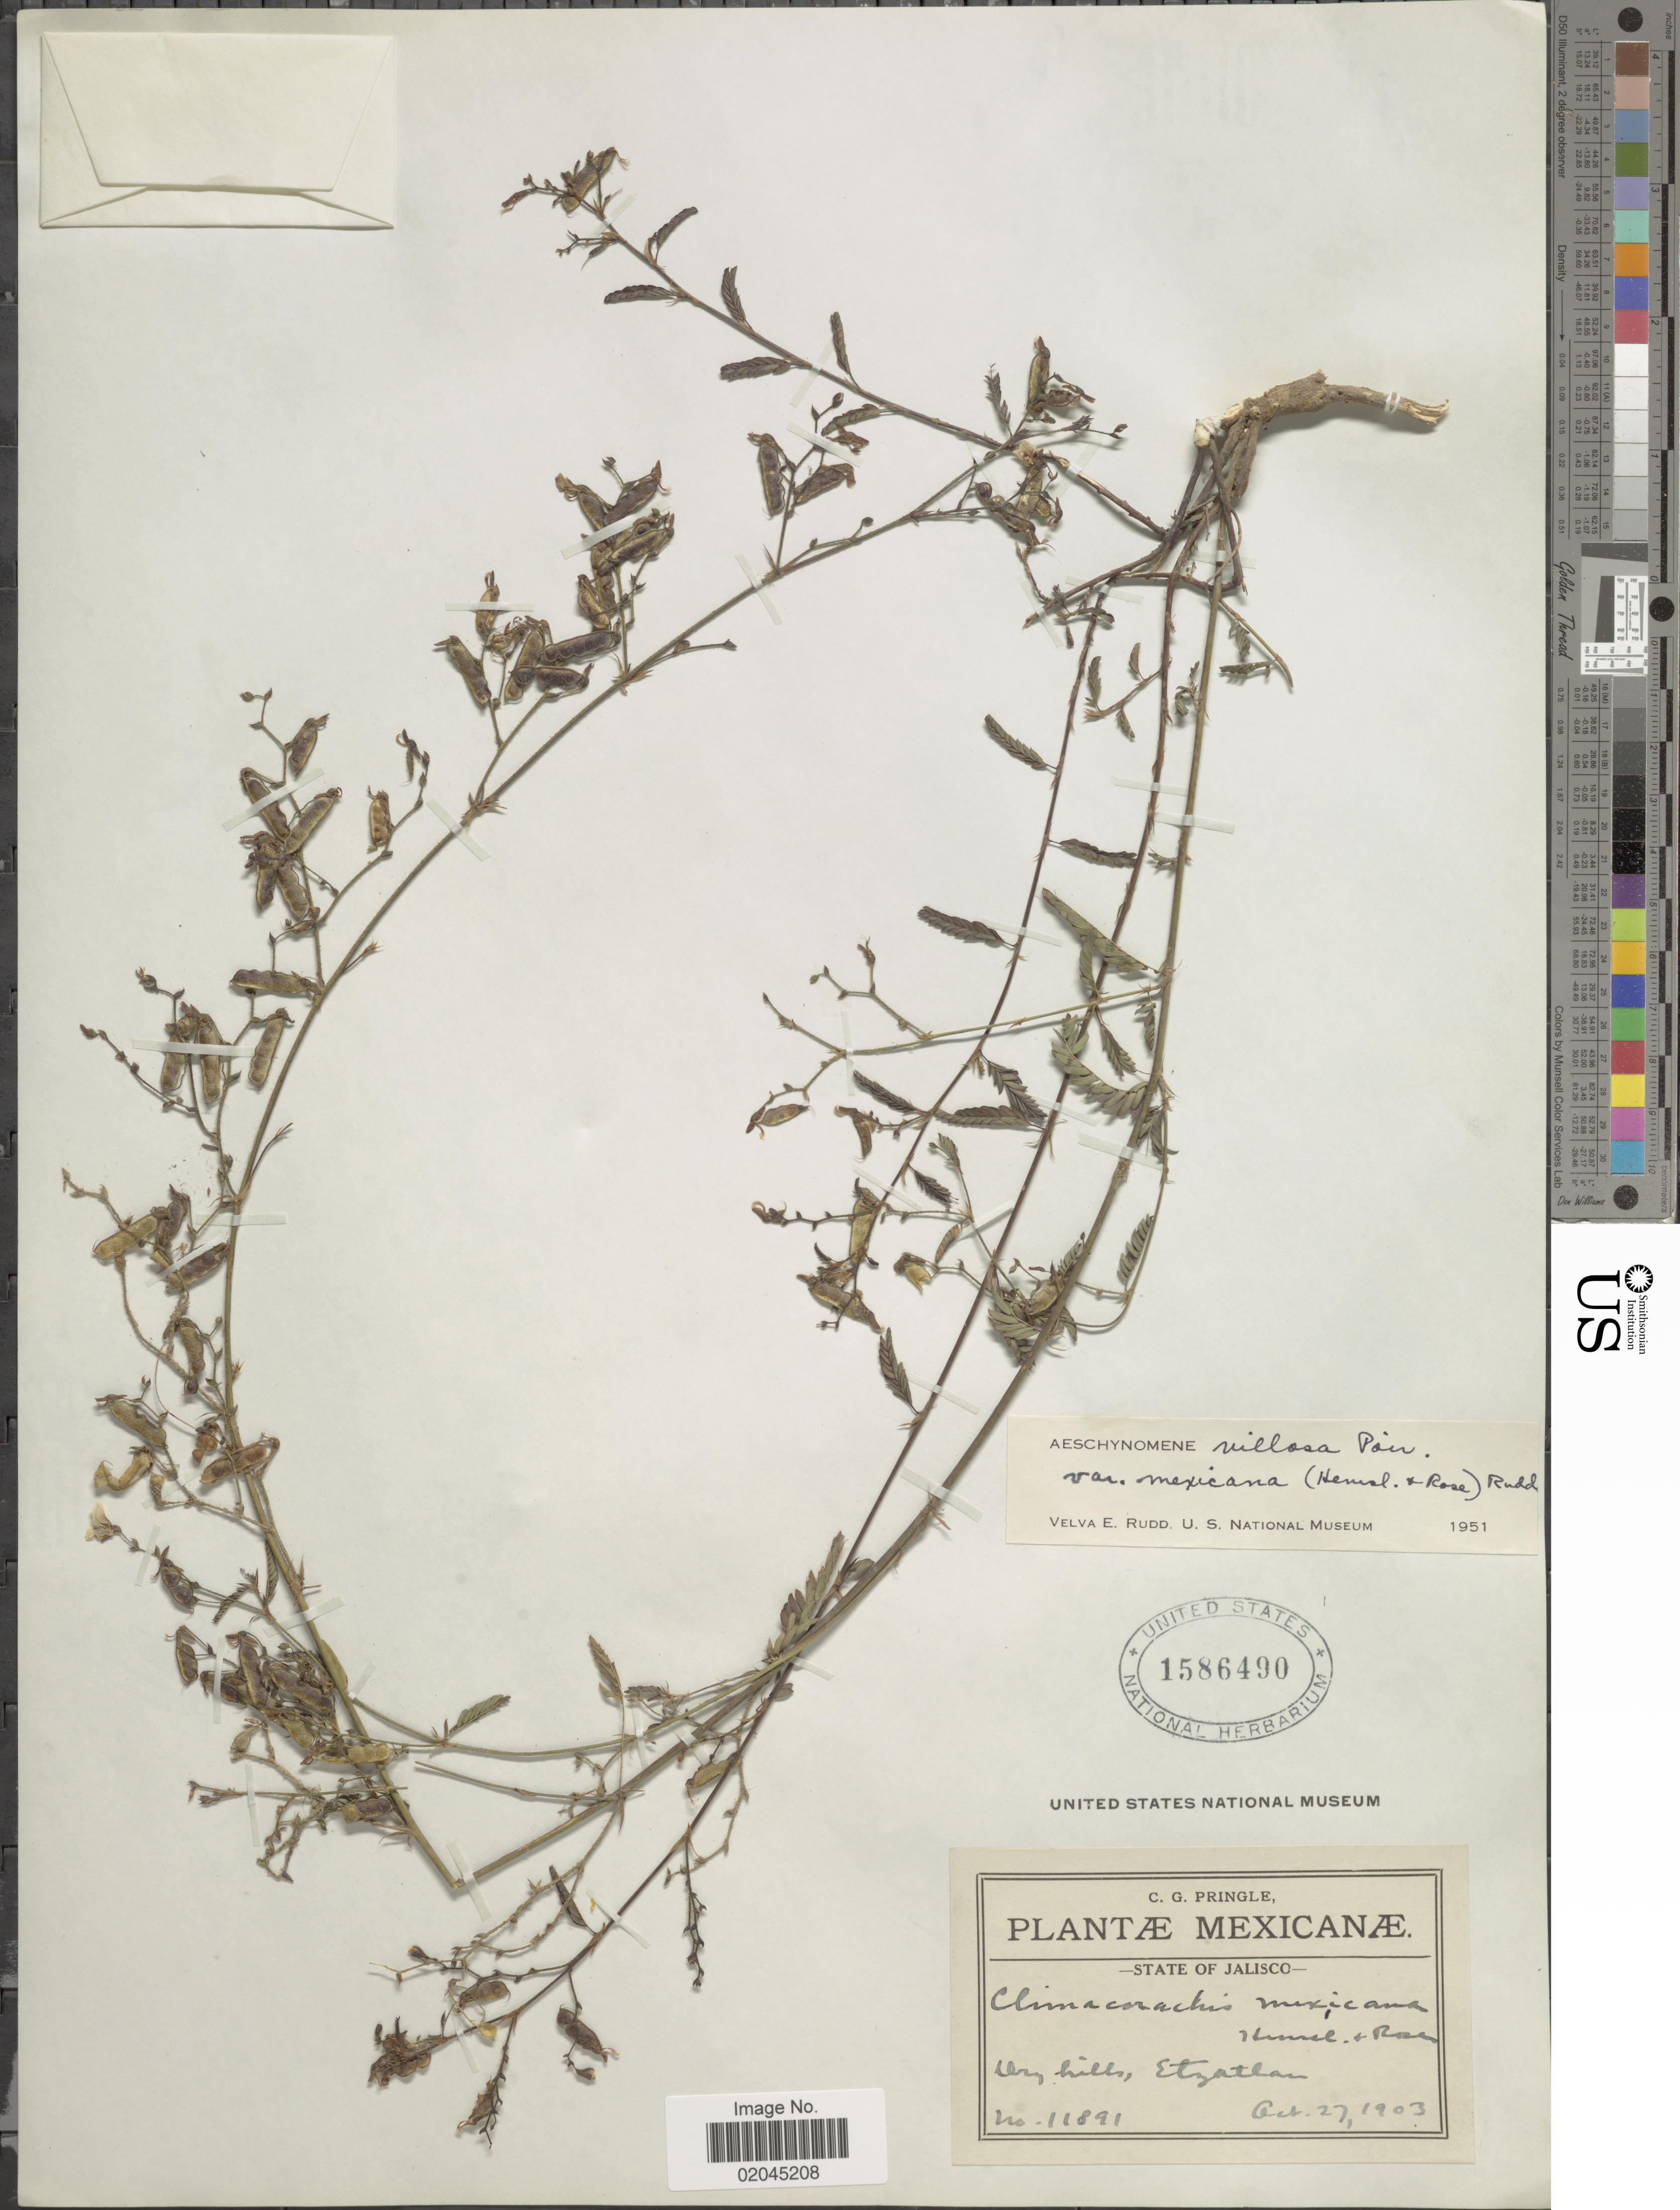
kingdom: Plantae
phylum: Tracheophyta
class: Magnoliopsida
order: Fabales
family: Fabaceae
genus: Aeschynomene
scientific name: Aeschynomene villosa var. mexicana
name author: (Micheli ex Donn. Sm.) Rudd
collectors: C. G. Pringle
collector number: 11891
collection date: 1903-10-27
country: Mexico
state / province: Jalisco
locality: Dry hills, Etzatlan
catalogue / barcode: US 1586490